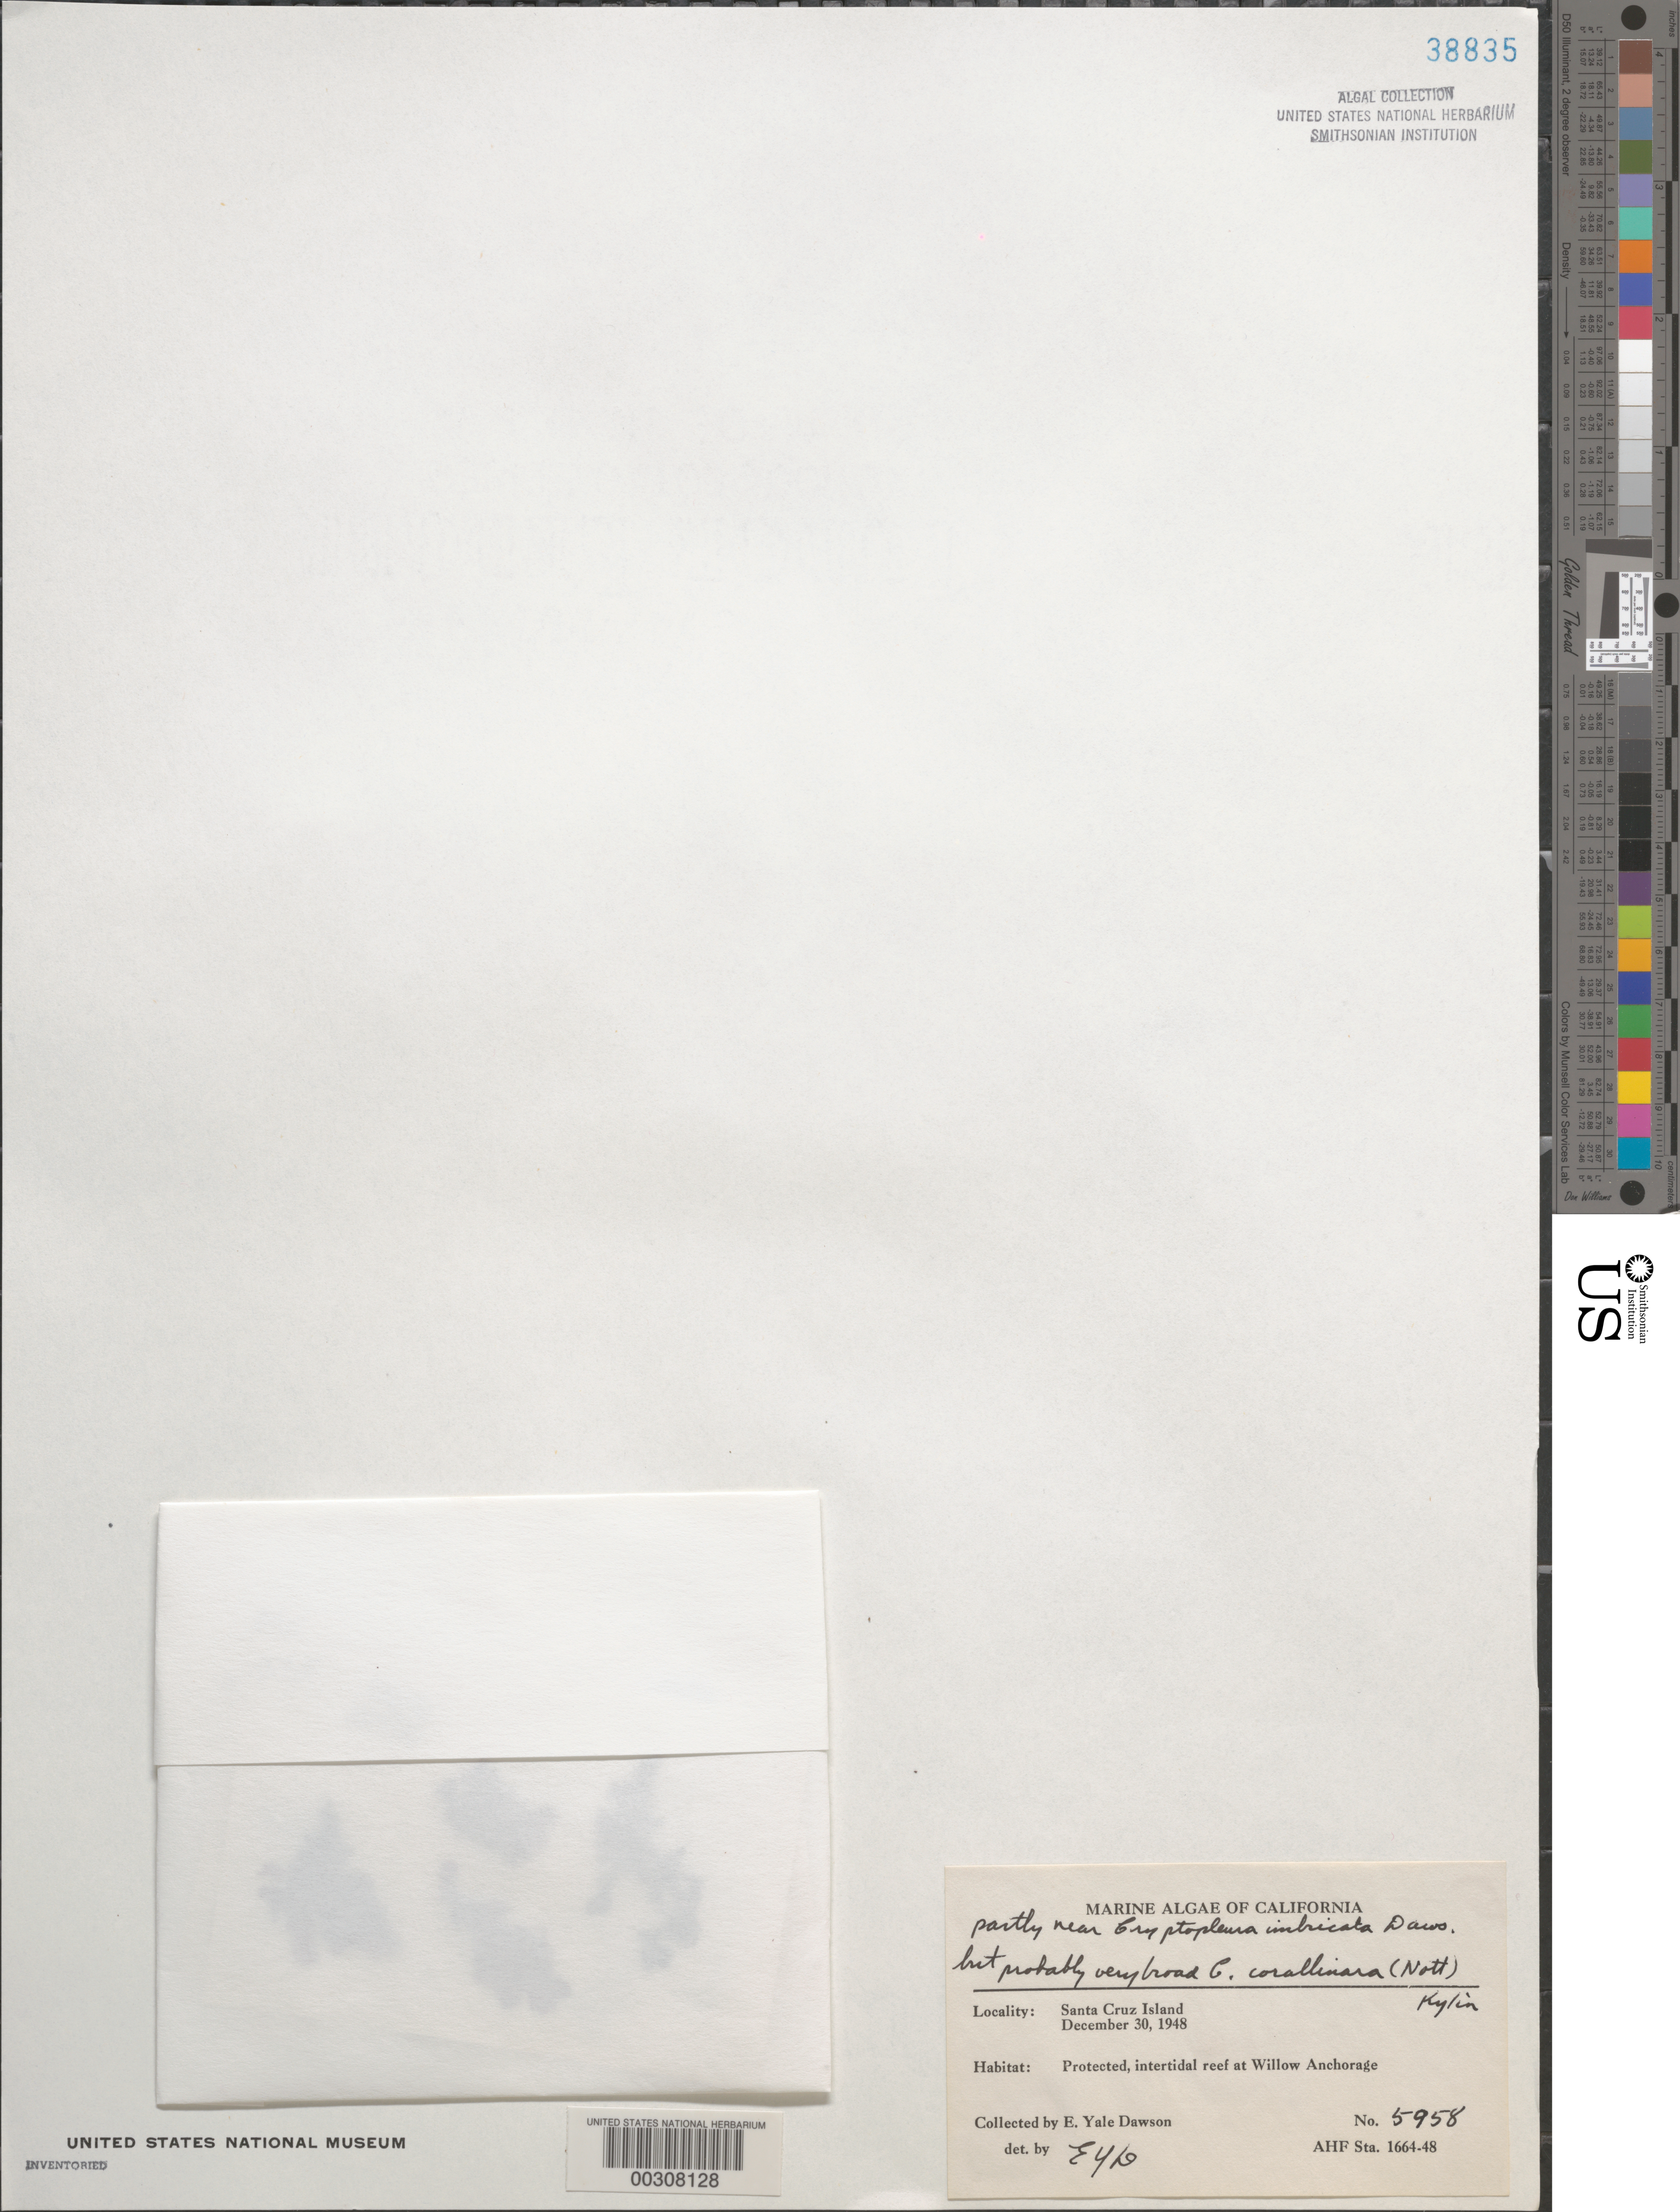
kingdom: Plantae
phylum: Rhodophyta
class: Florideophyceae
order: Ceramiales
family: Delesseriaceae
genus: Cryptopleura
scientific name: Cryptopleura corallinara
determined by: Dawson, E. Y.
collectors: E. Y. Dawson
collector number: EYD 5958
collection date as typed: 30 Dec 1948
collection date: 1948-12-30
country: United States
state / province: California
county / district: Santa Barbara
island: Santa Cruz Island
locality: Willows Anchorage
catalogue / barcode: US 38835